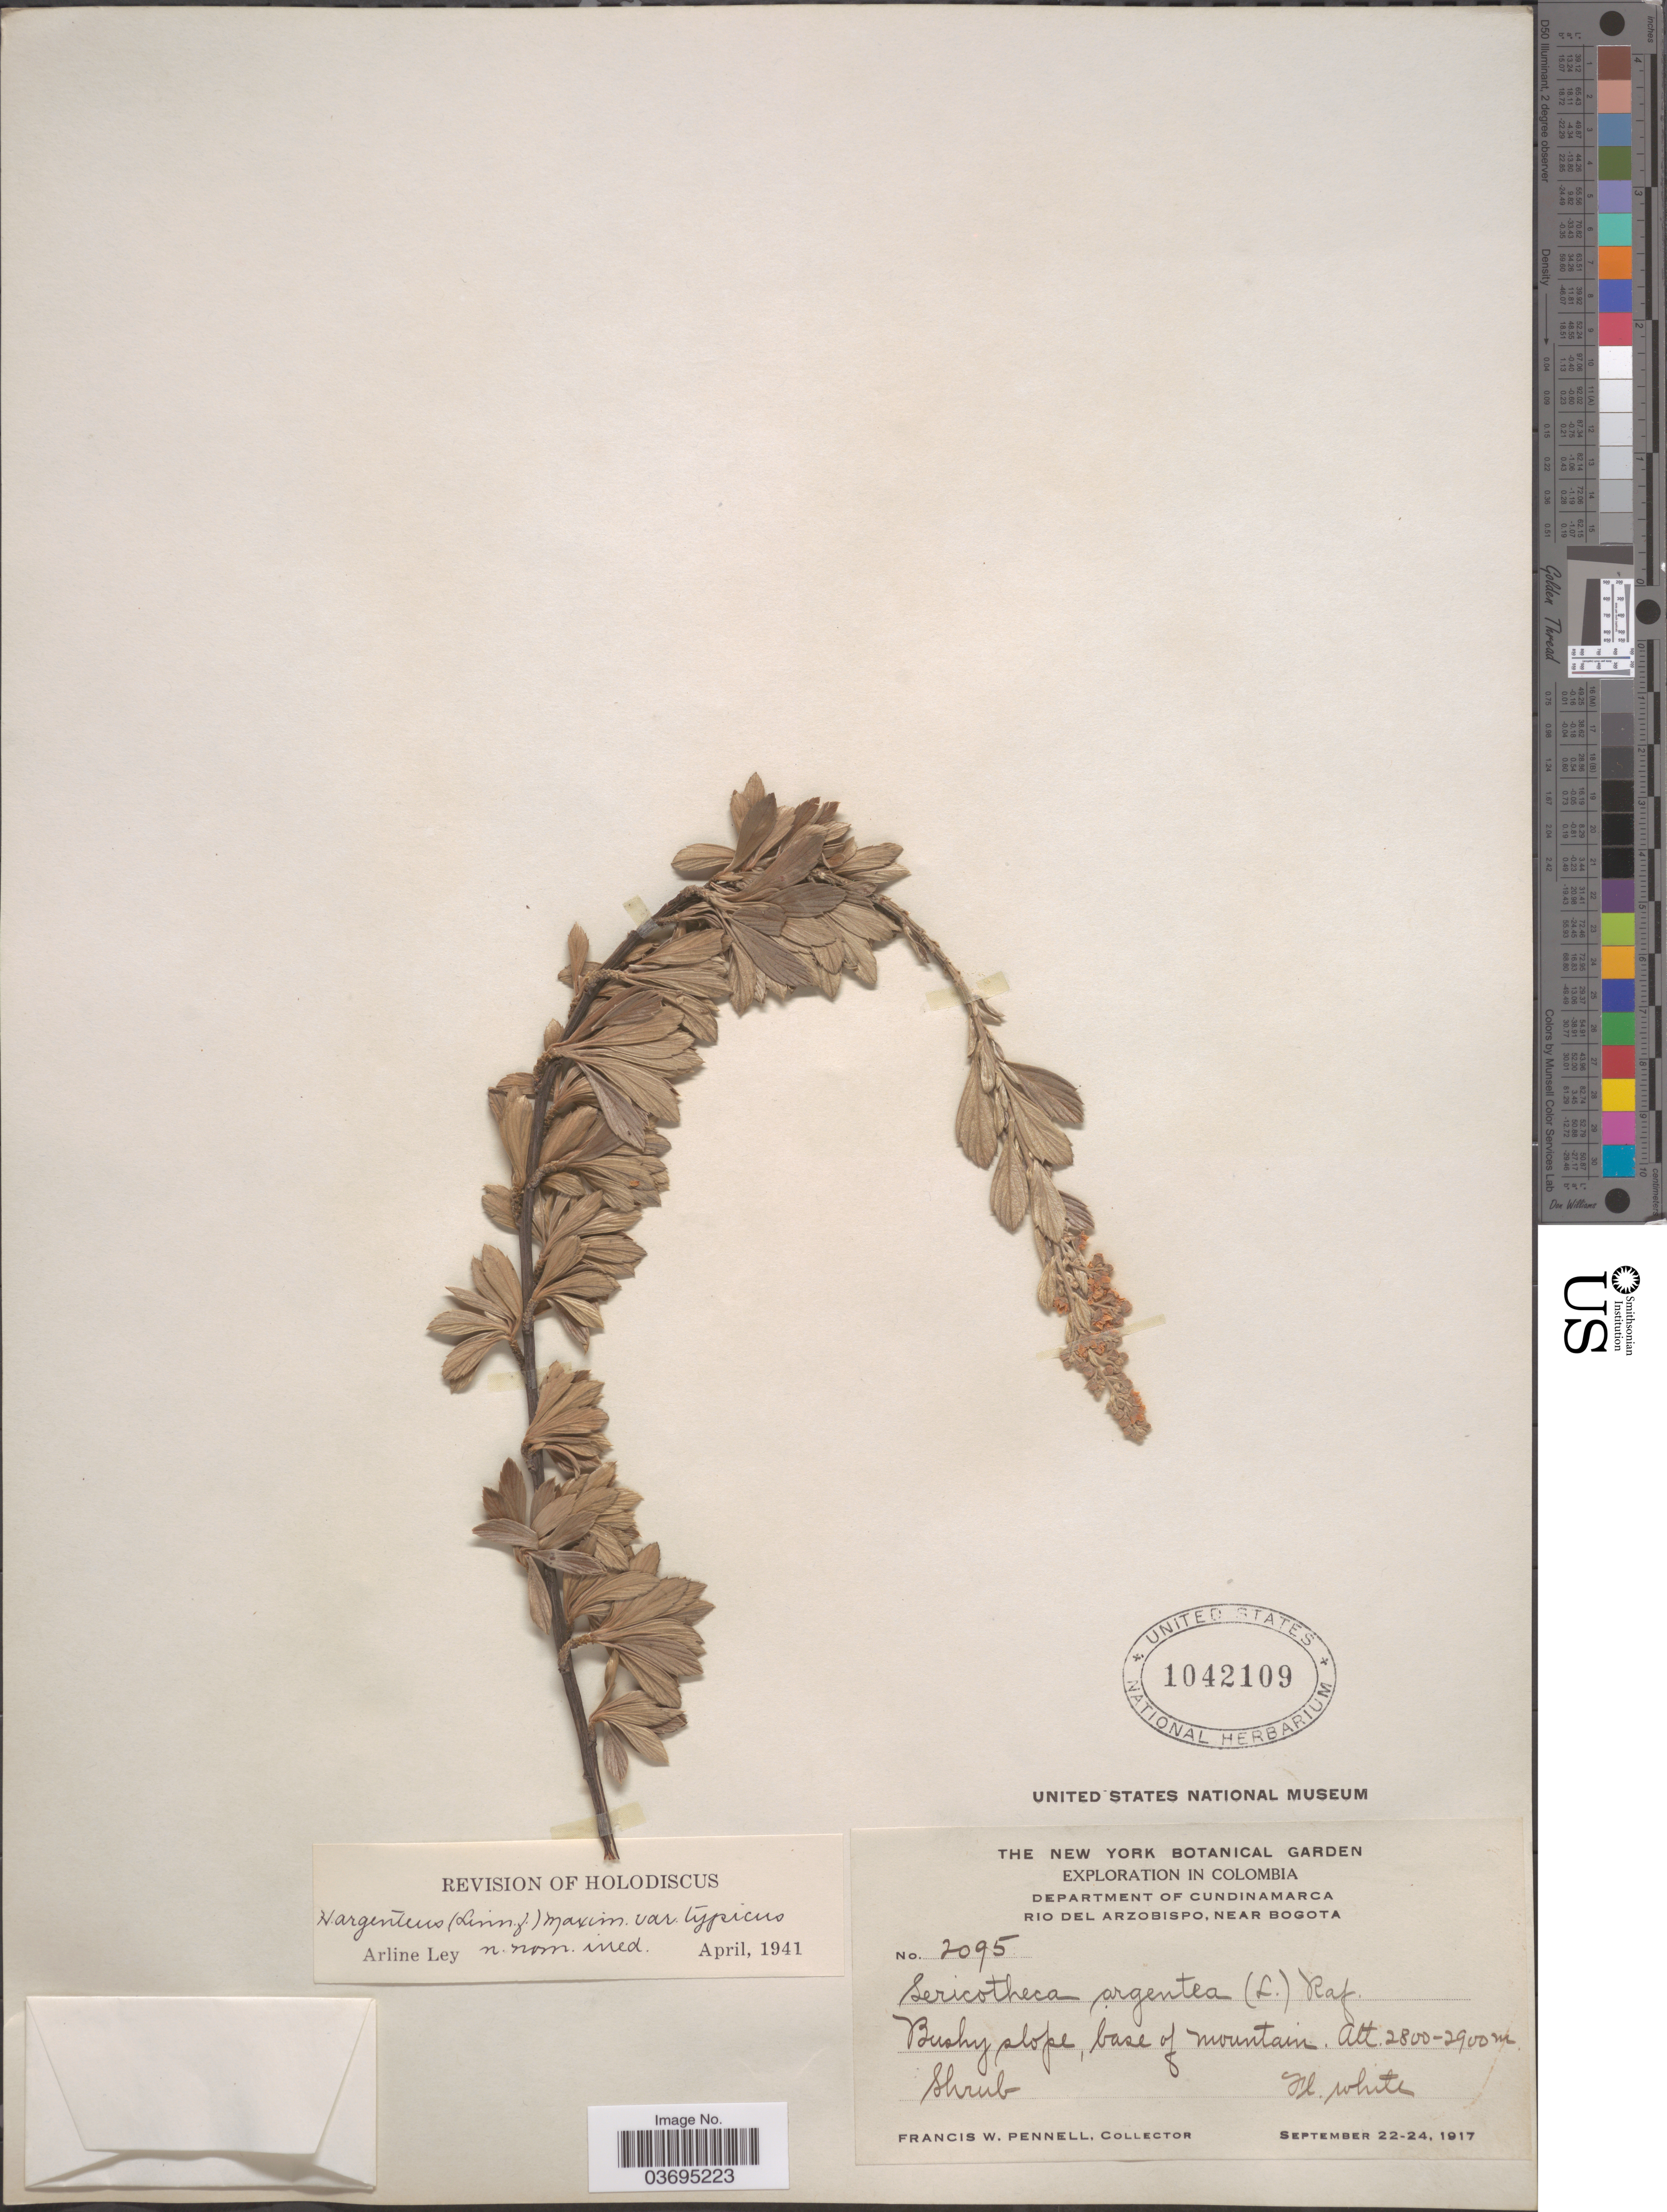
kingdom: Plantae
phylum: Tracheophyta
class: Magnoliopsida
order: Rosales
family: Rosaceae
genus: Holodiscus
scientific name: Holodiscus argenteus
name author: (L. f.) Maxim.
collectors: F. W. Pennell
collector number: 2095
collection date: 1917-09-22/1917-09-24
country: Colombia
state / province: Cundinamarca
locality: Department of Cundinamarca. Rio del Arzobispo, near Bogota. Base of mountain.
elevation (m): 2800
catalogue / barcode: US 1042109